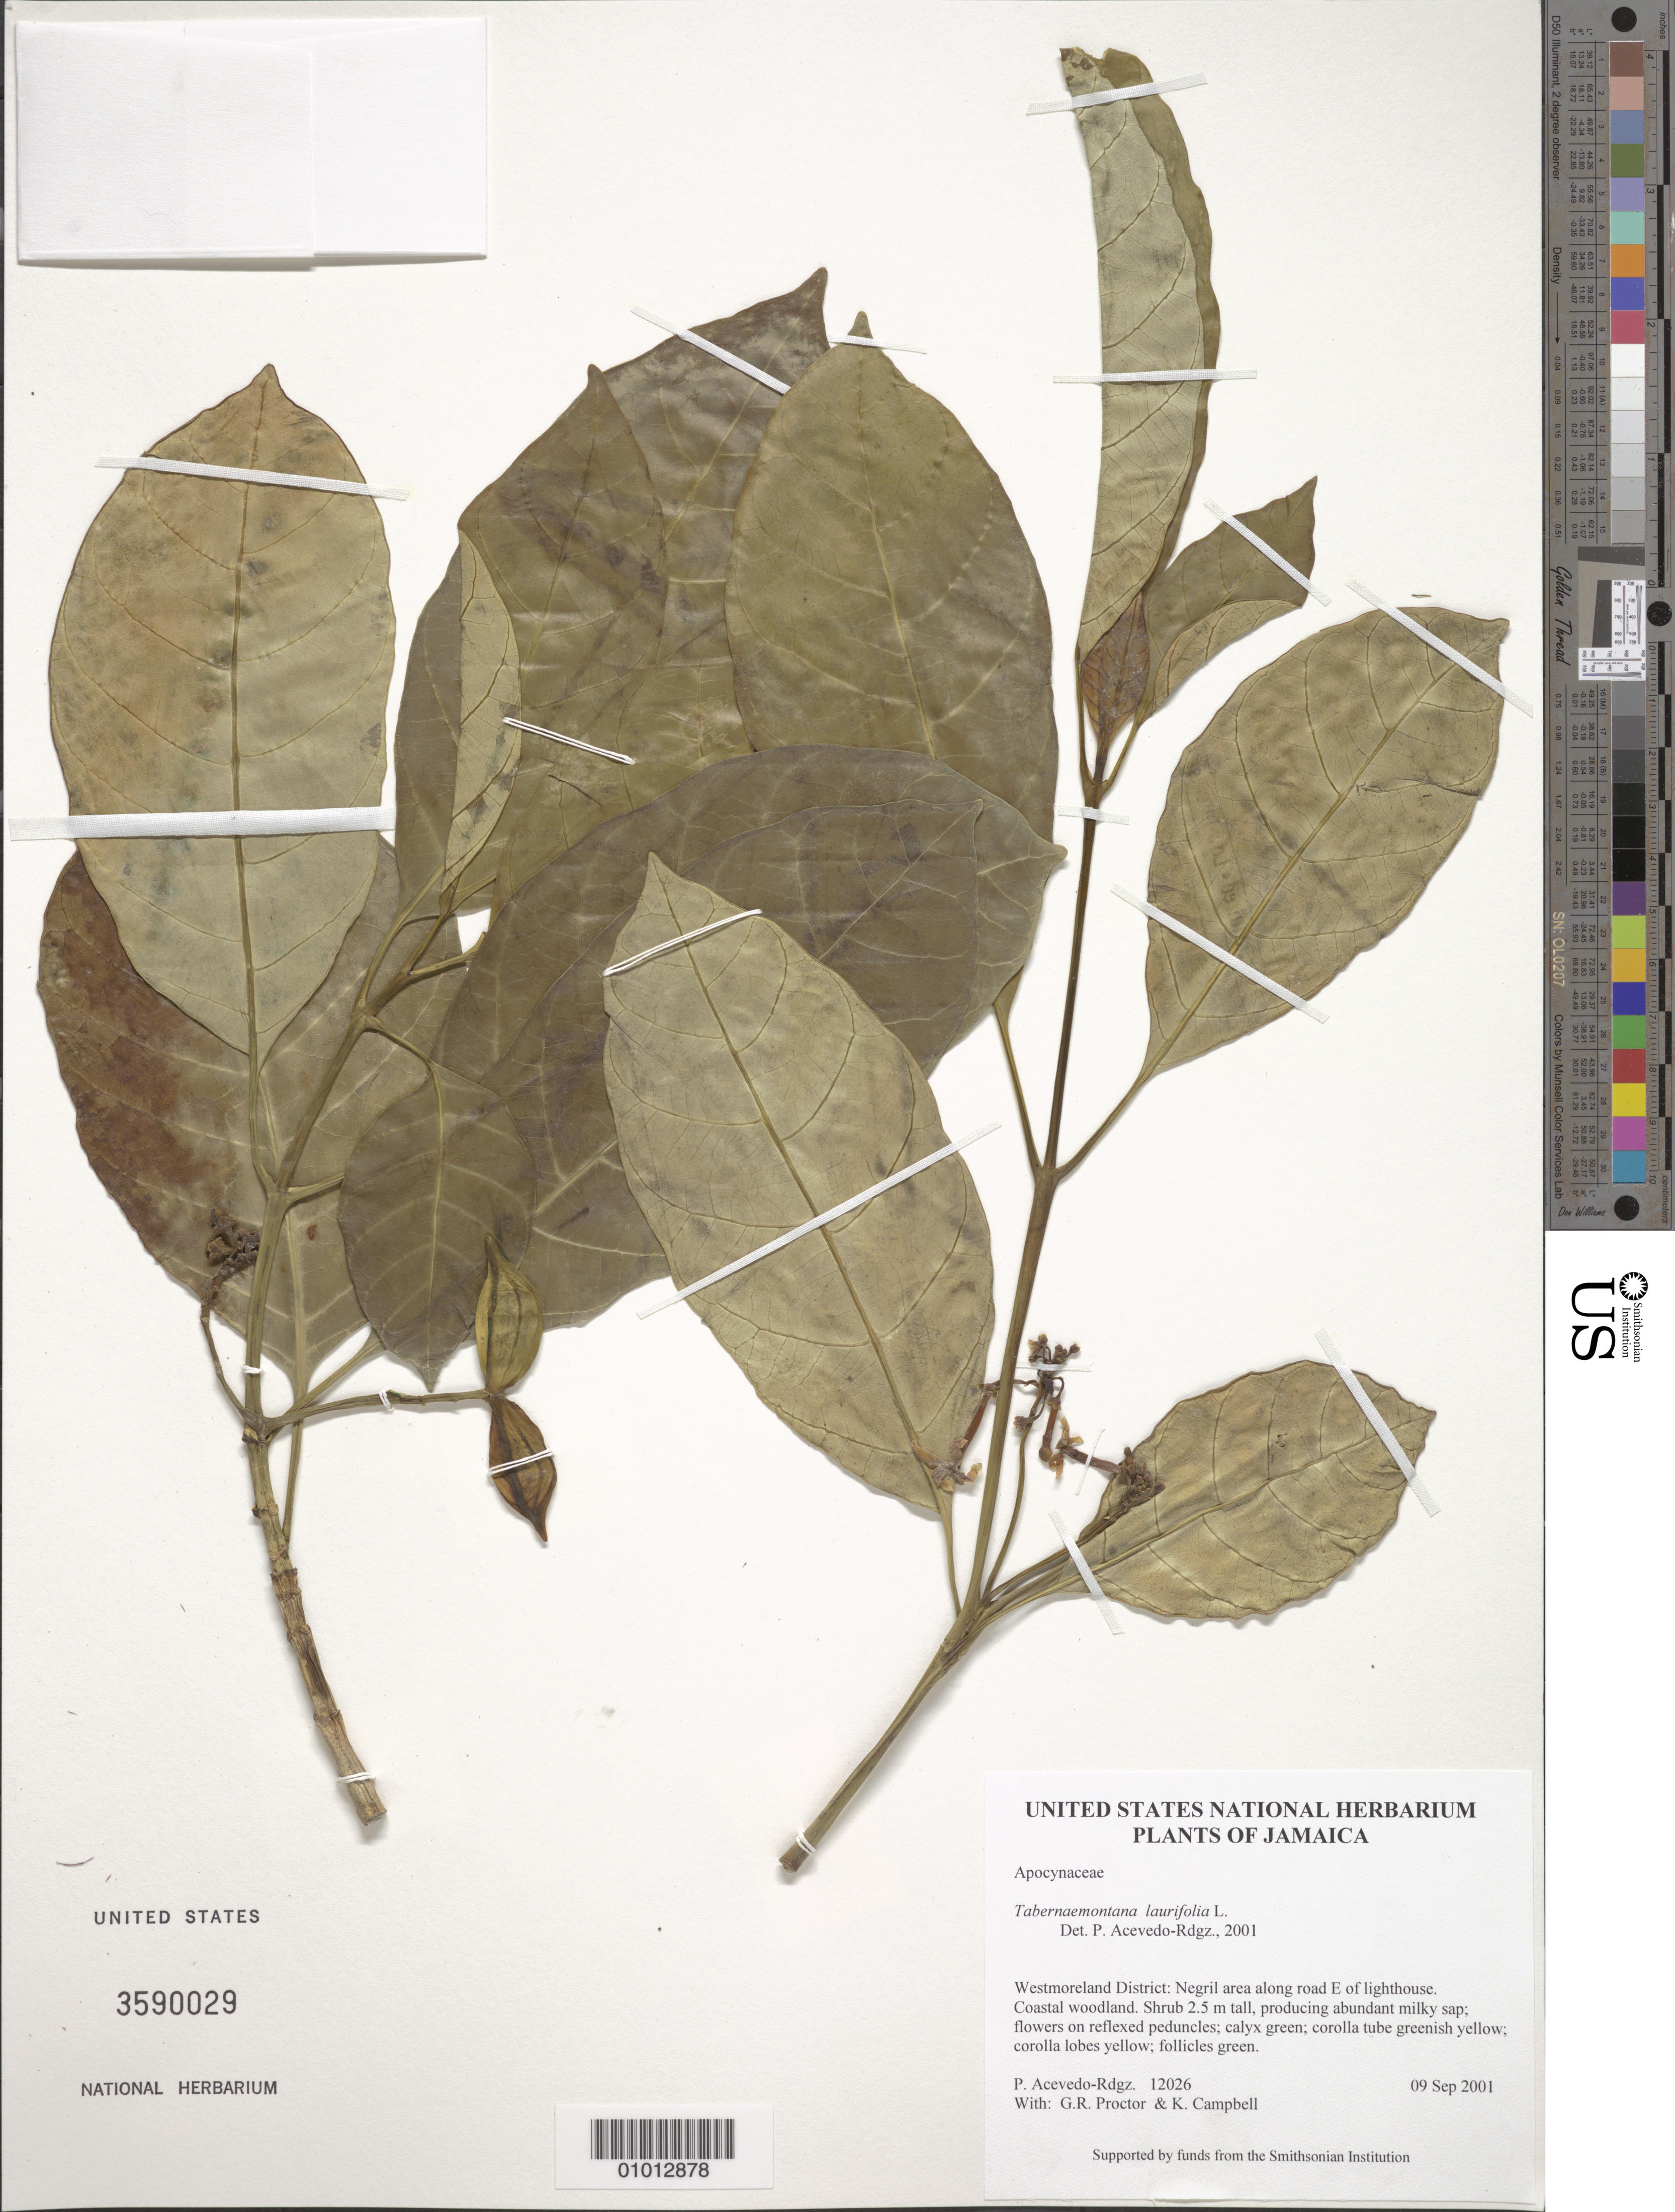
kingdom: Plantae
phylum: Tracheophyta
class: Magnoliopsida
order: Gentianales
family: Apocynaceae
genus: Tabernaemontana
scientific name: Tabernaemontana laurifolia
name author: L.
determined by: Acevedo-Rodríguez, P., (BOT), Smithsonian Institution - National Museum of Natural History (UNITED STATES)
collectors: P. Acevedo-Rodr., G. R. Proctor & K. Campbell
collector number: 12026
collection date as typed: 09 Sep 2001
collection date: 2001-09-09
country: Jamaica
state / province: Westmoreland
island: Jamaica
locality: Westmoreland District: Negril area along road E of lighthouse.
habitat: Coastal woodland.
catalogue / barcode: US 3590029